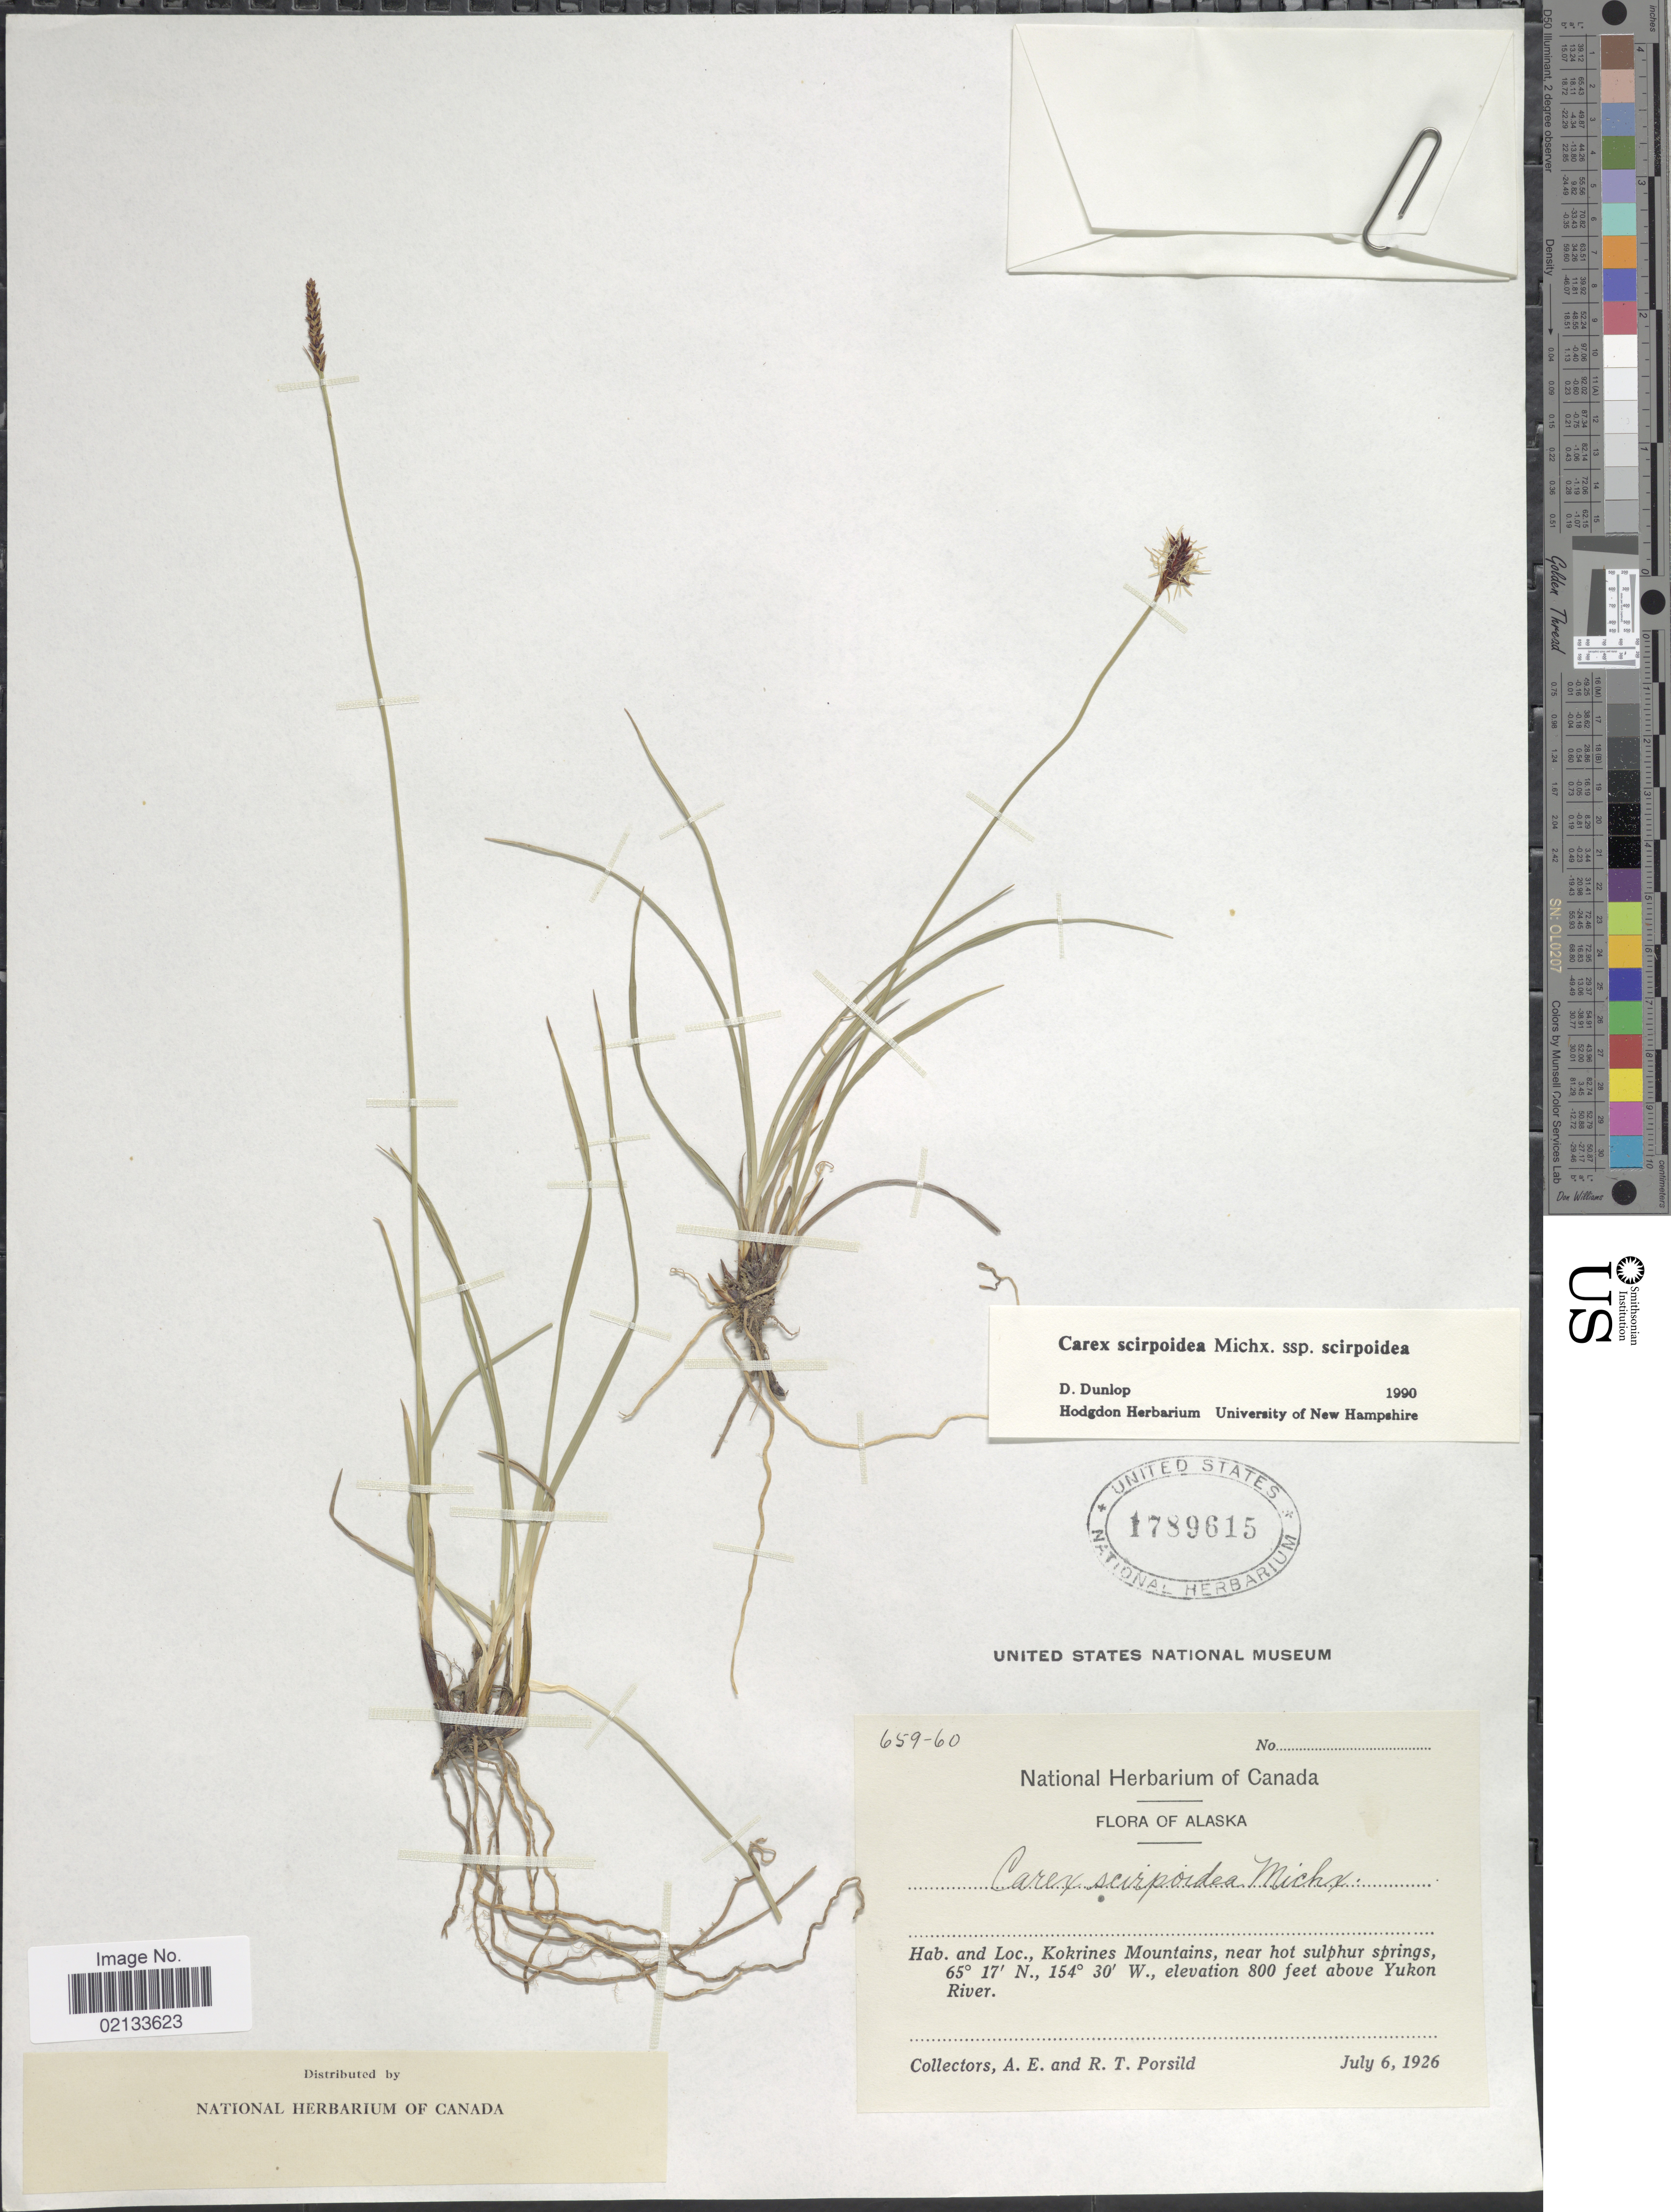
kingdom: Plantae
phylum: Tracheophyta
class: Liliopsida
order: Poales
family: Cyperaceae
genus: Carex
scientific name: Carex scirpoidea subsp. scirpoidea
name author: Michx.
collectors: A. E. Porsild & R. T. Porsild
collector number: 659-60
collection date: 1926-07-06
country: United States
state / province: Alaska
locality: Kokrines Mountains, near hot sulphur springs., above Yukon River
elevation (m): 244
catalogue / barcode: US 1789615